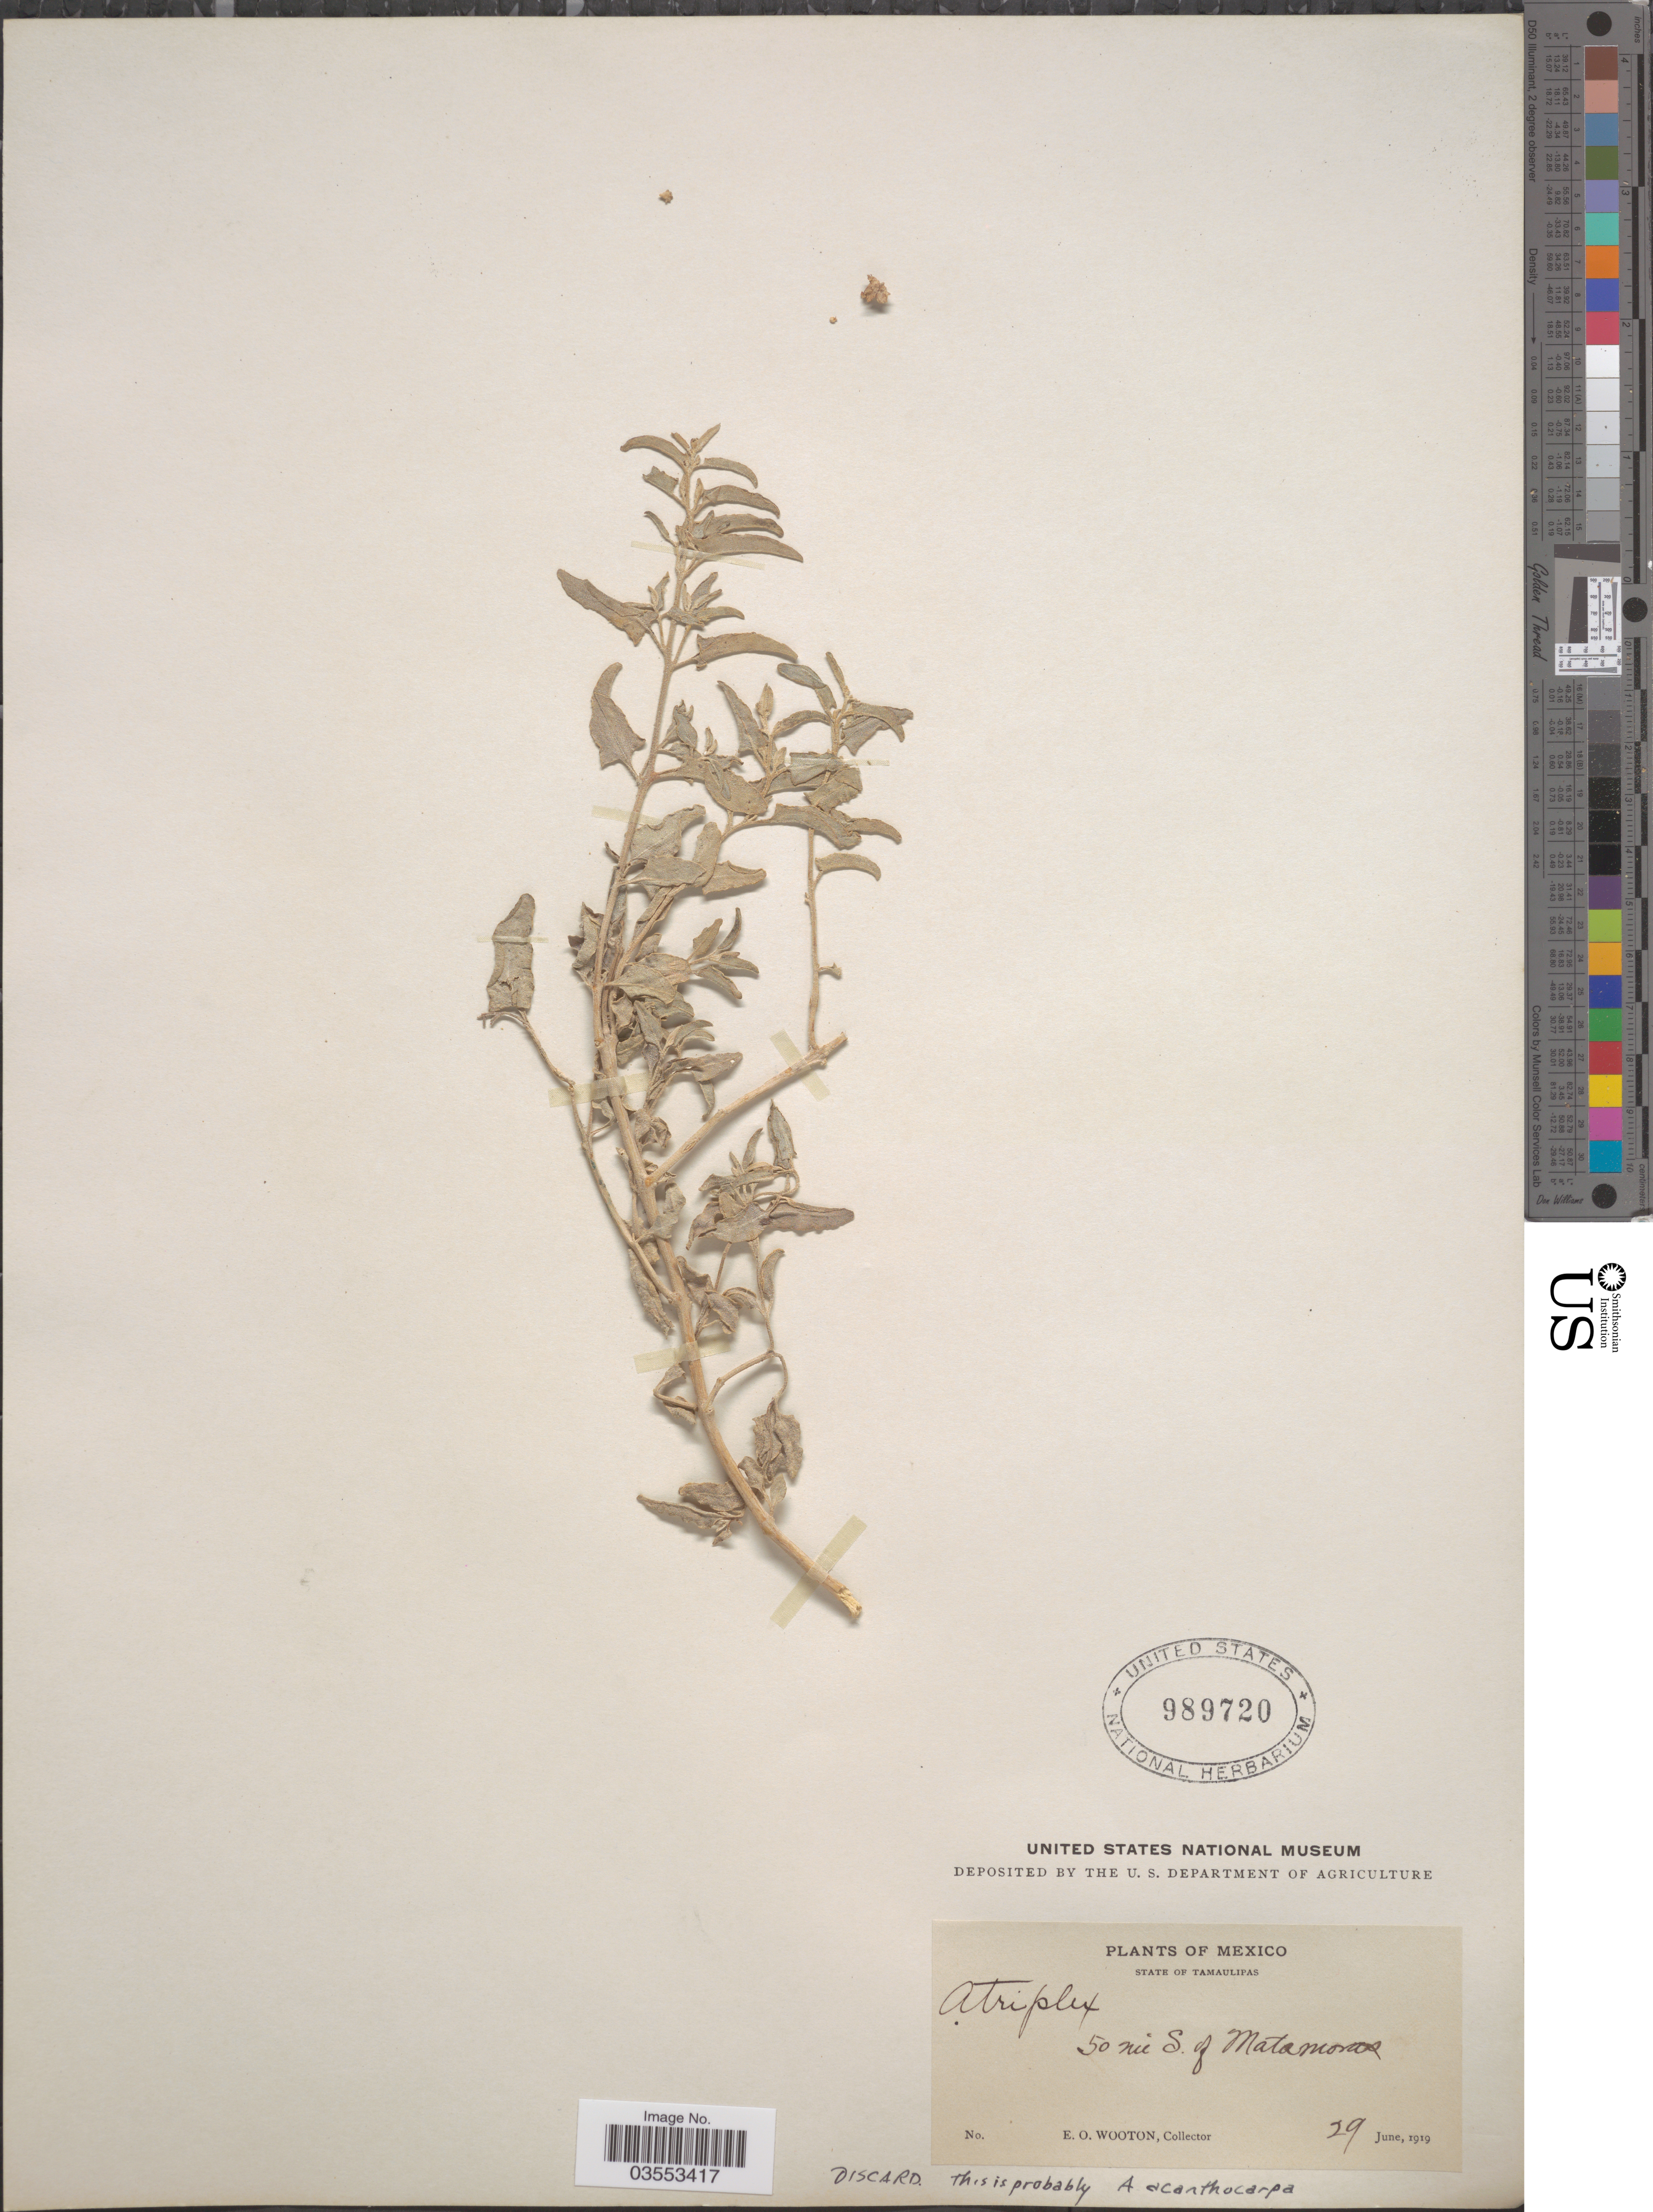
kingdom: Plantae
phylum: Tracheophyta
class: Magnoliopsida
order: Caryophyllales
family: Amaranthaceae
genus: Atriplex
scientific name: Atriplex sp.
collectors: E. O. Wooton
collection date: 1919-06-29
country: Mexico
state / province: Tamaulipas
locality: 50 mi S. of Matamoras.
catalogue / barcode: US 989720